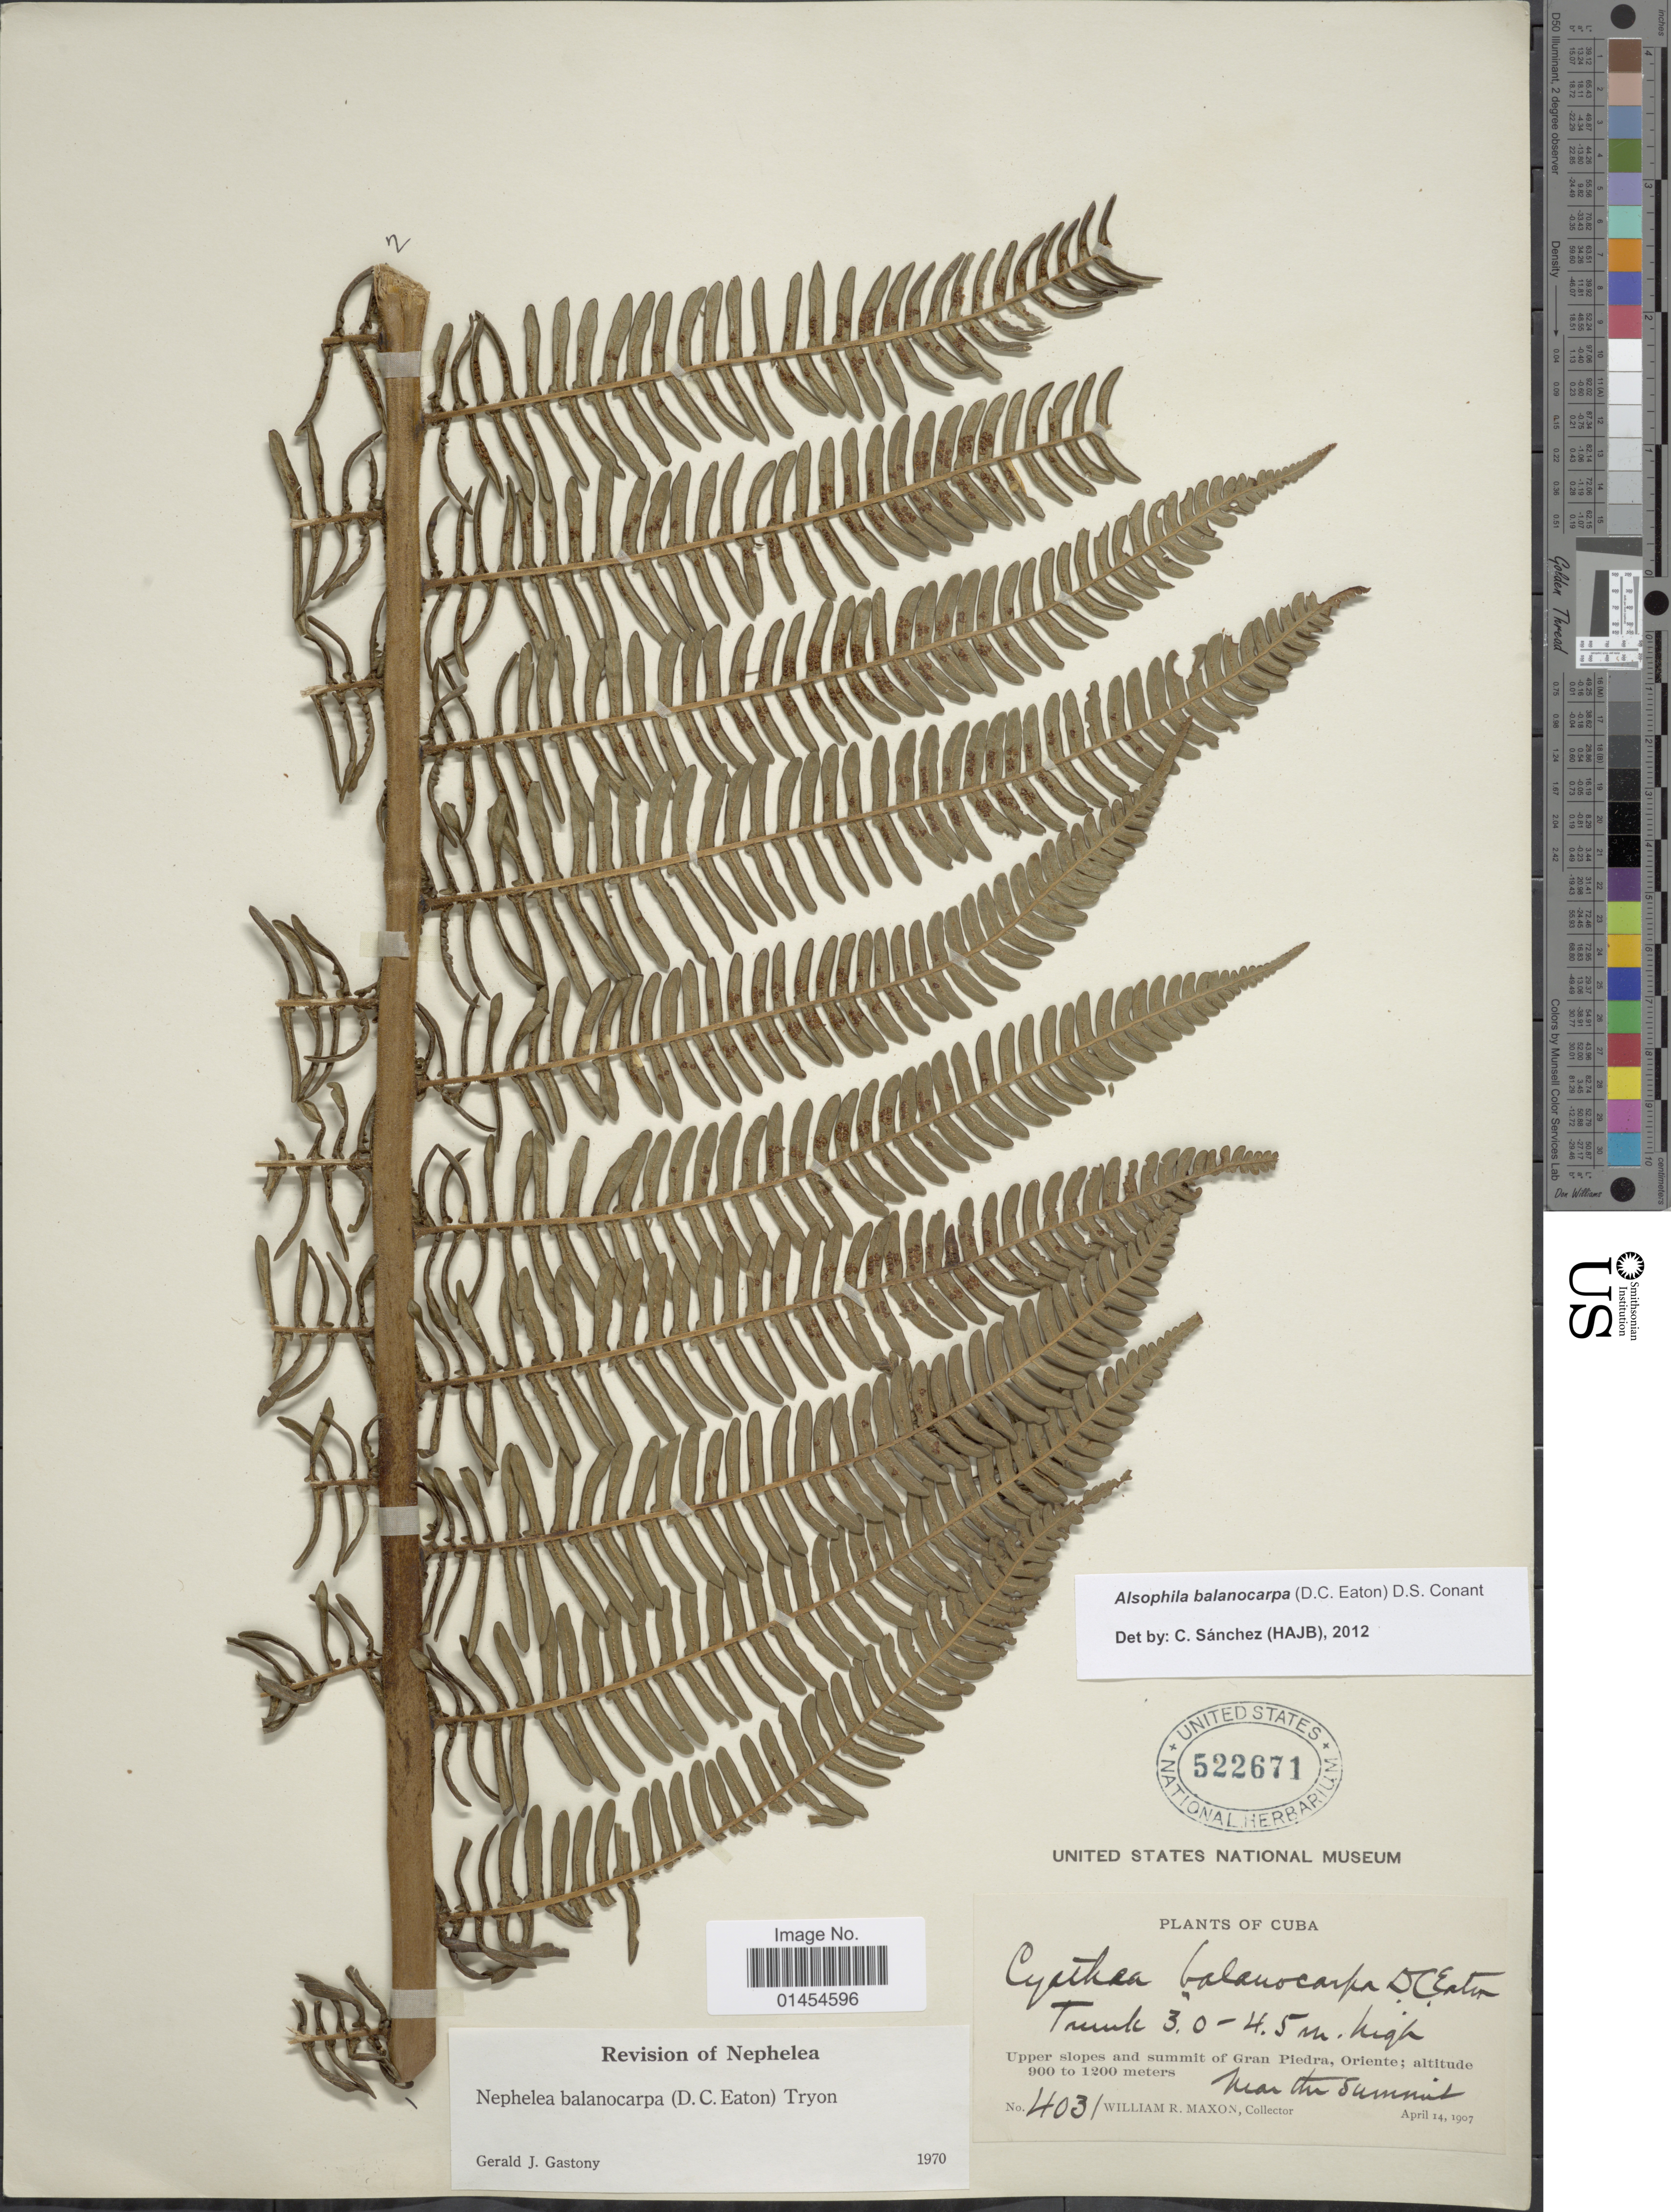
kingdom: Plantae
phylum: Tracheophyta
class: Polypodiopsida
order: Cyatheales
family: Cyatheaceae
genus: Alsophila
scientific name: Alsophila balanocarpa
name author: (D.C. Eaton) D.S. Conant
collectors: W. R. Maxon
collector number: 4031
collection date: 1907-04-14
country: Cuba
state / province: Oriente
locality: Upper slopes and summit of Gran Piedra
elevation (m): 900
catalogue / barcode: US 522671